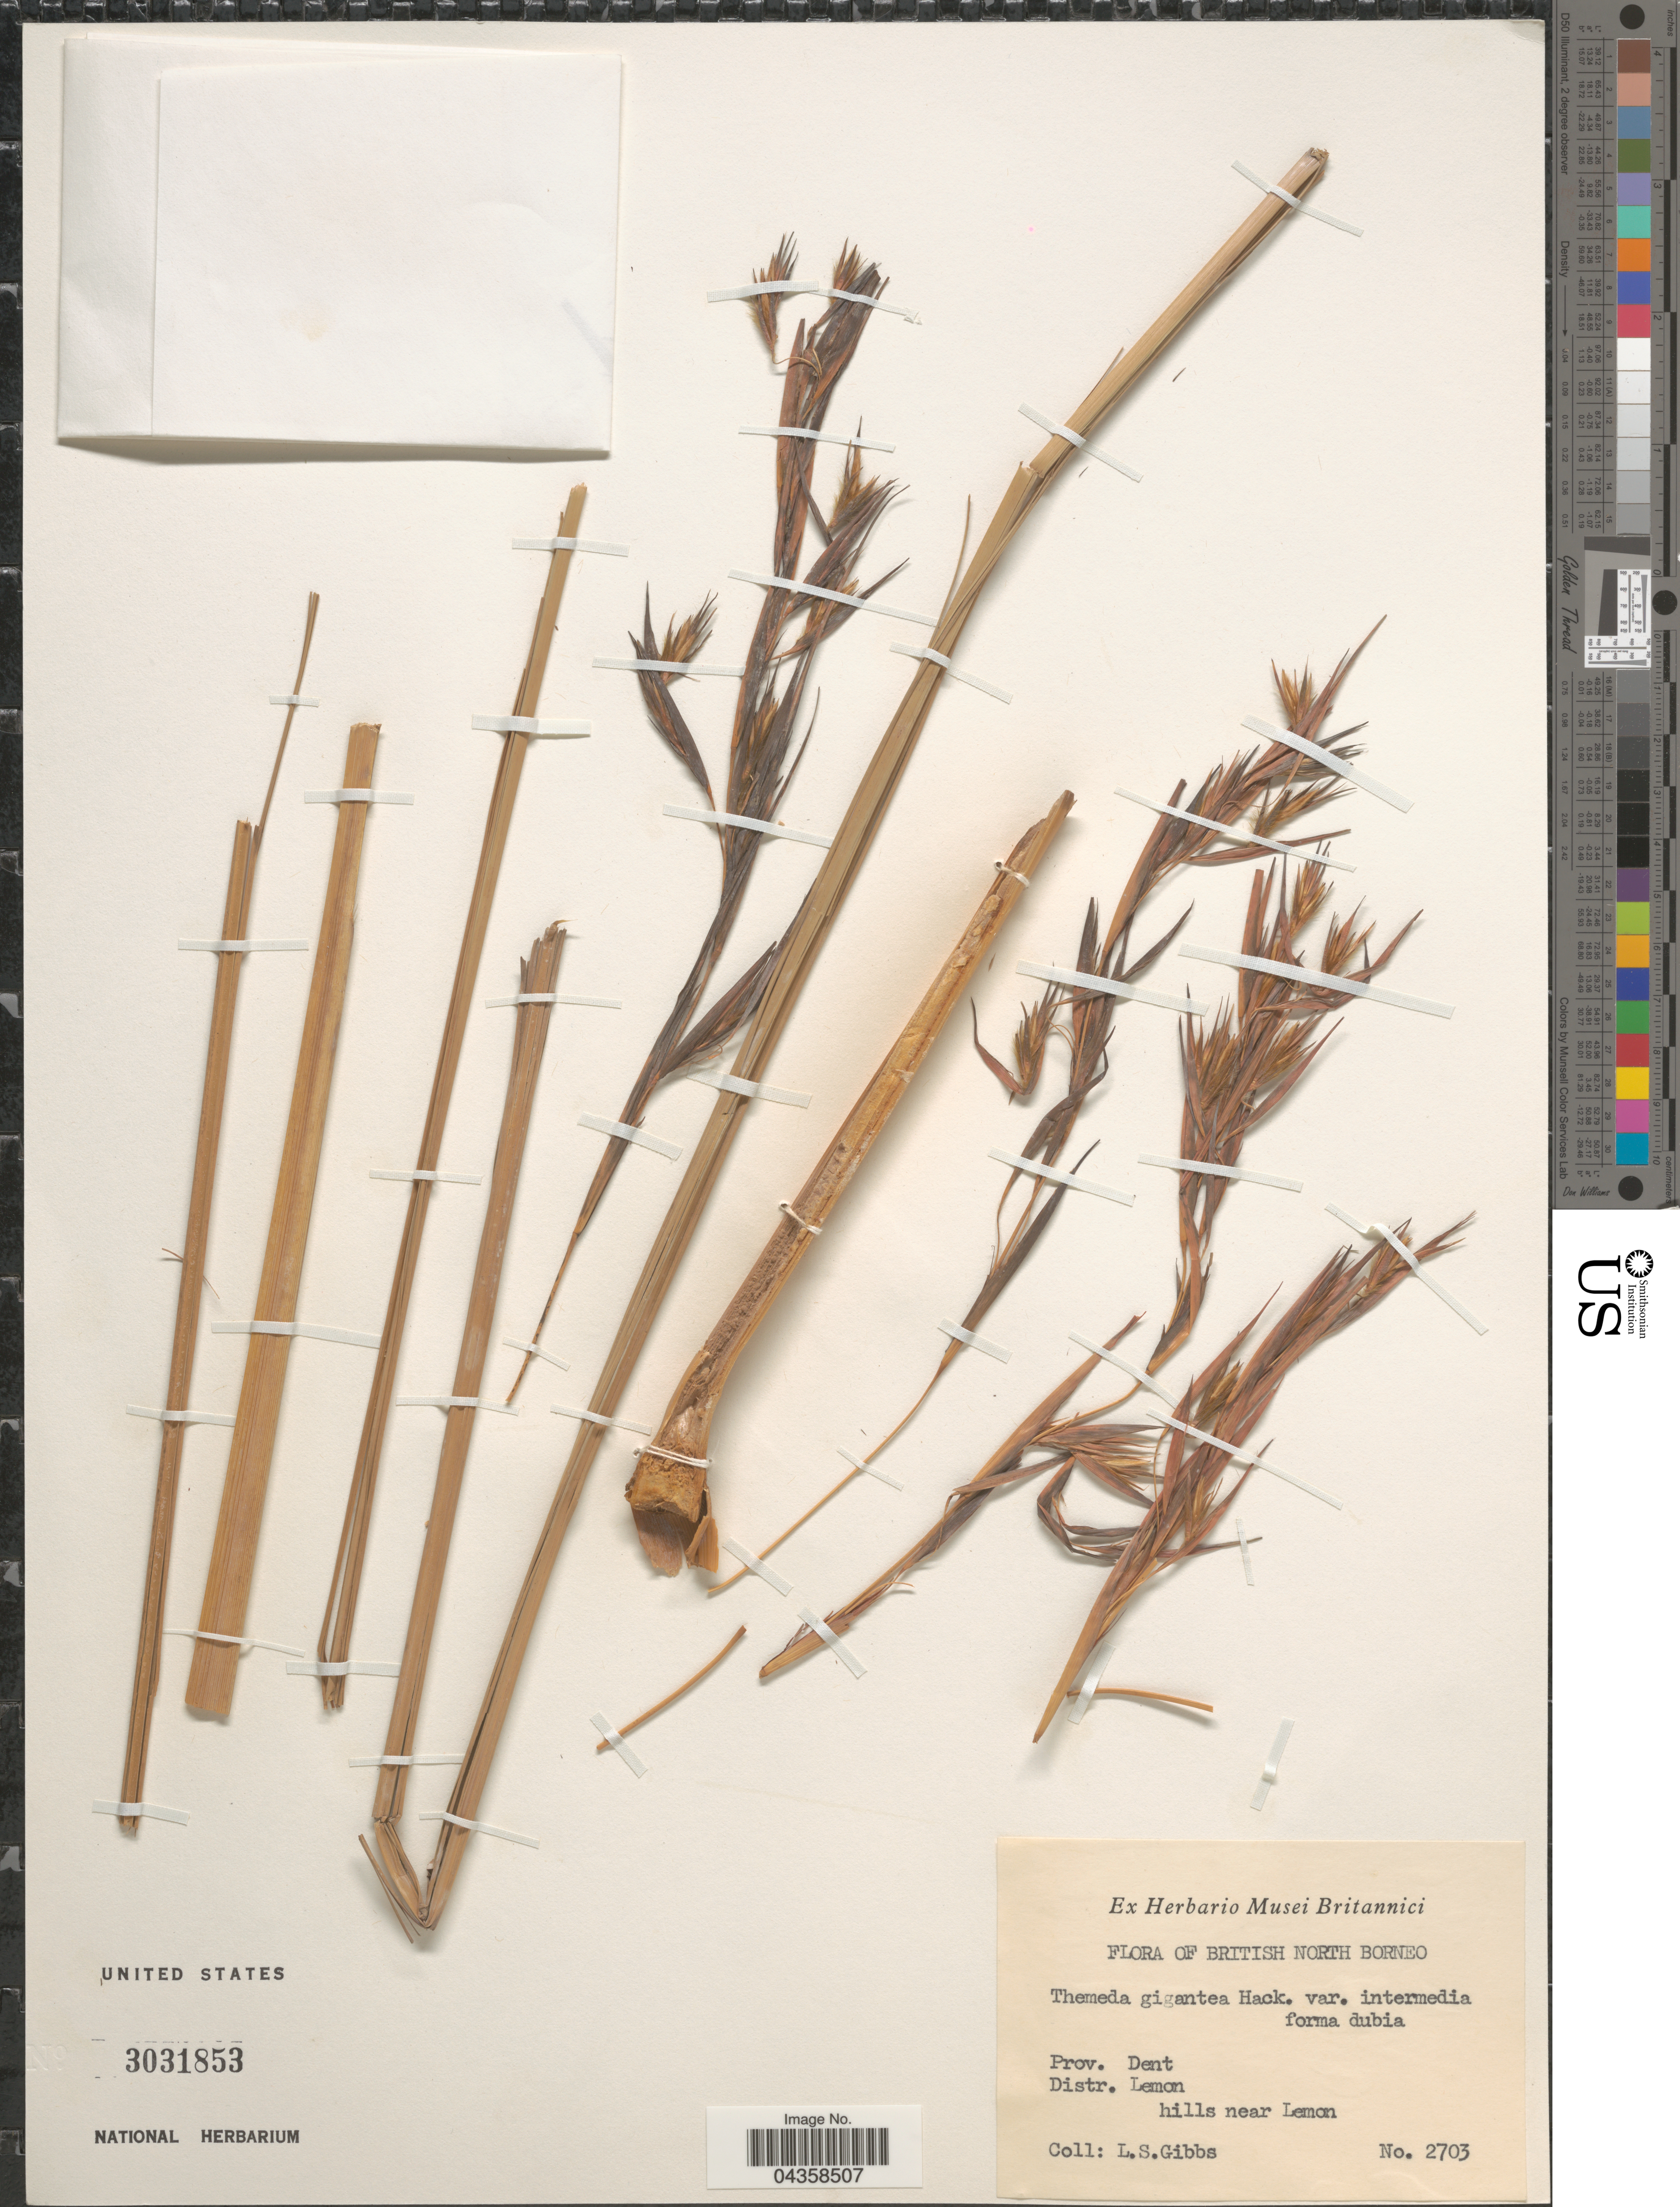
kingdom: Plantae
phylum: Tracheophyta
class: Liliopsida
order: Poales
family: Poaceae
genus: Themeda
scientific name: Themeda gigantea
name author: Hack.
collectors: L. S.Gibbs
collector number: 2703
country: Malaysia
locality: British North Borneo. Prov. Dent. Distr. Lemon hills near Lemon.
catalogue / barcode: US 3031853